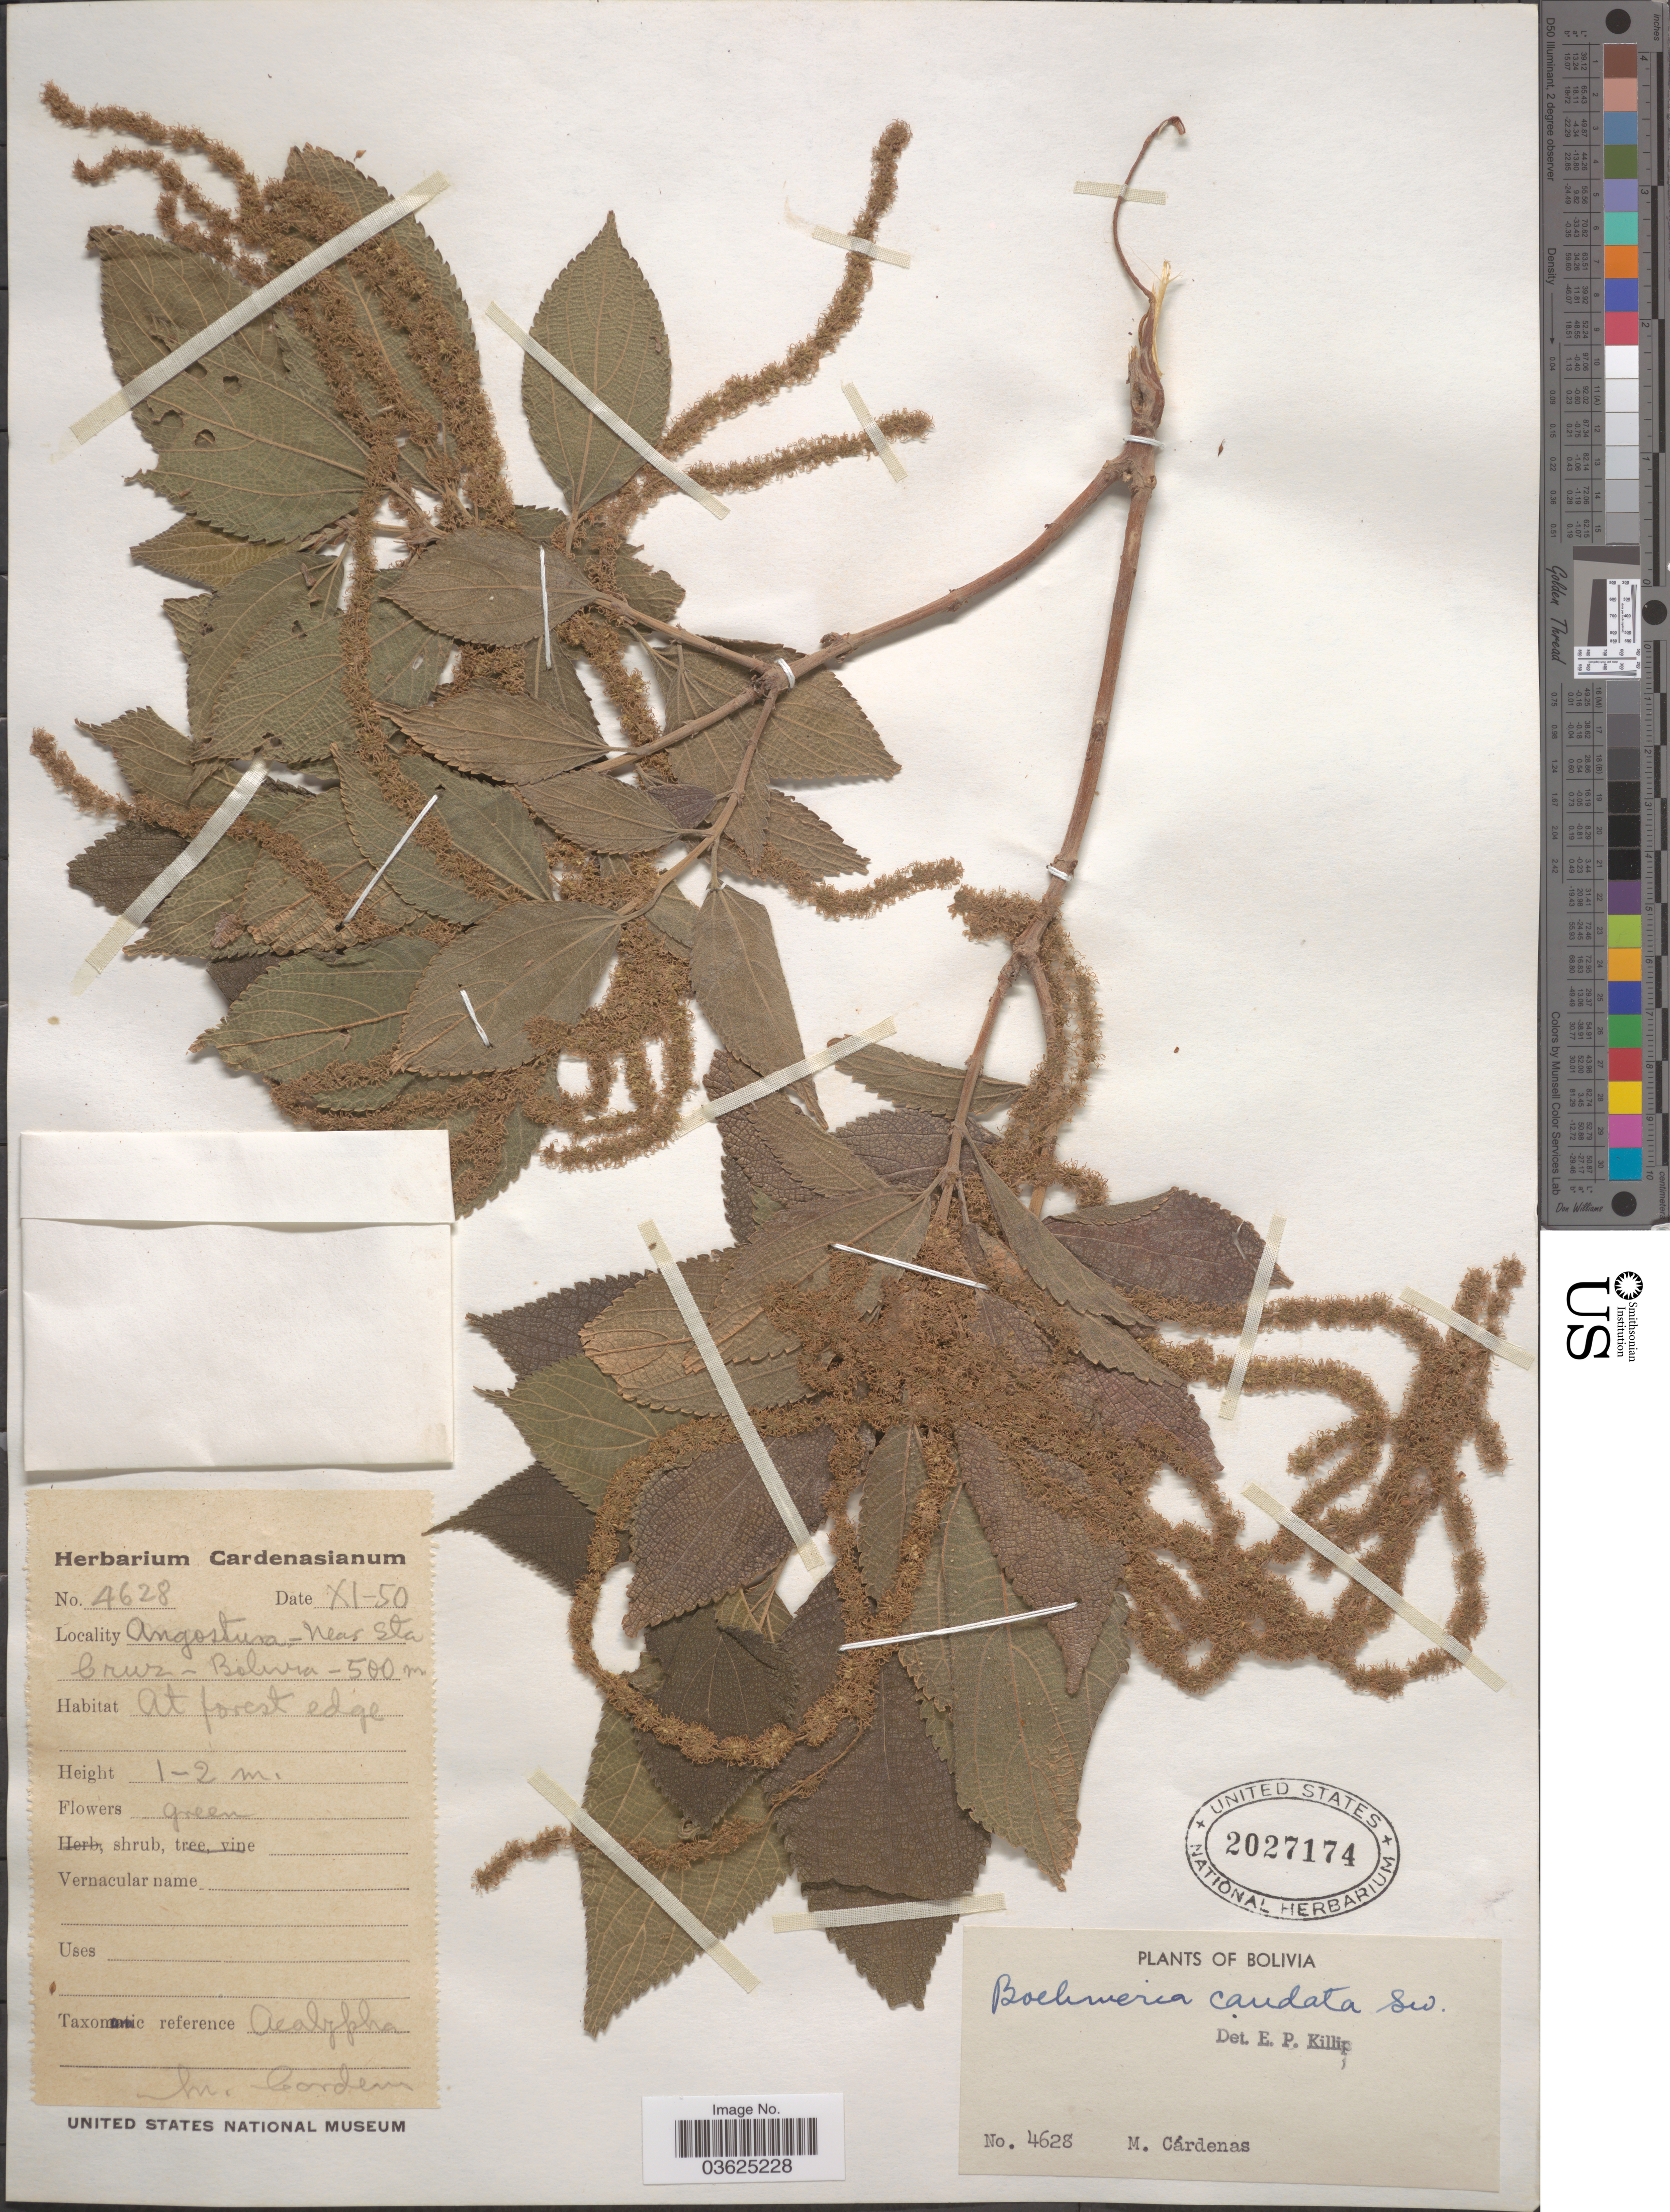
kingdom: Plantae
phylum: Tracheophyta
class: Magnoliopsida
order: Rosales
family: Urticaceae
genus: Boehmeria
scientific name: Boehmeria caudata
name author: Sw.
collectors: M. Cárdenas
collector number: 4628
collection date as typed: Transcribed d/m/y: /11/50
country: Bolivia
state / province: Santa Cruz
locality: Angostura-near Sta Cruz.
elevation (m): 500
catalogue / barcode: US 2027174